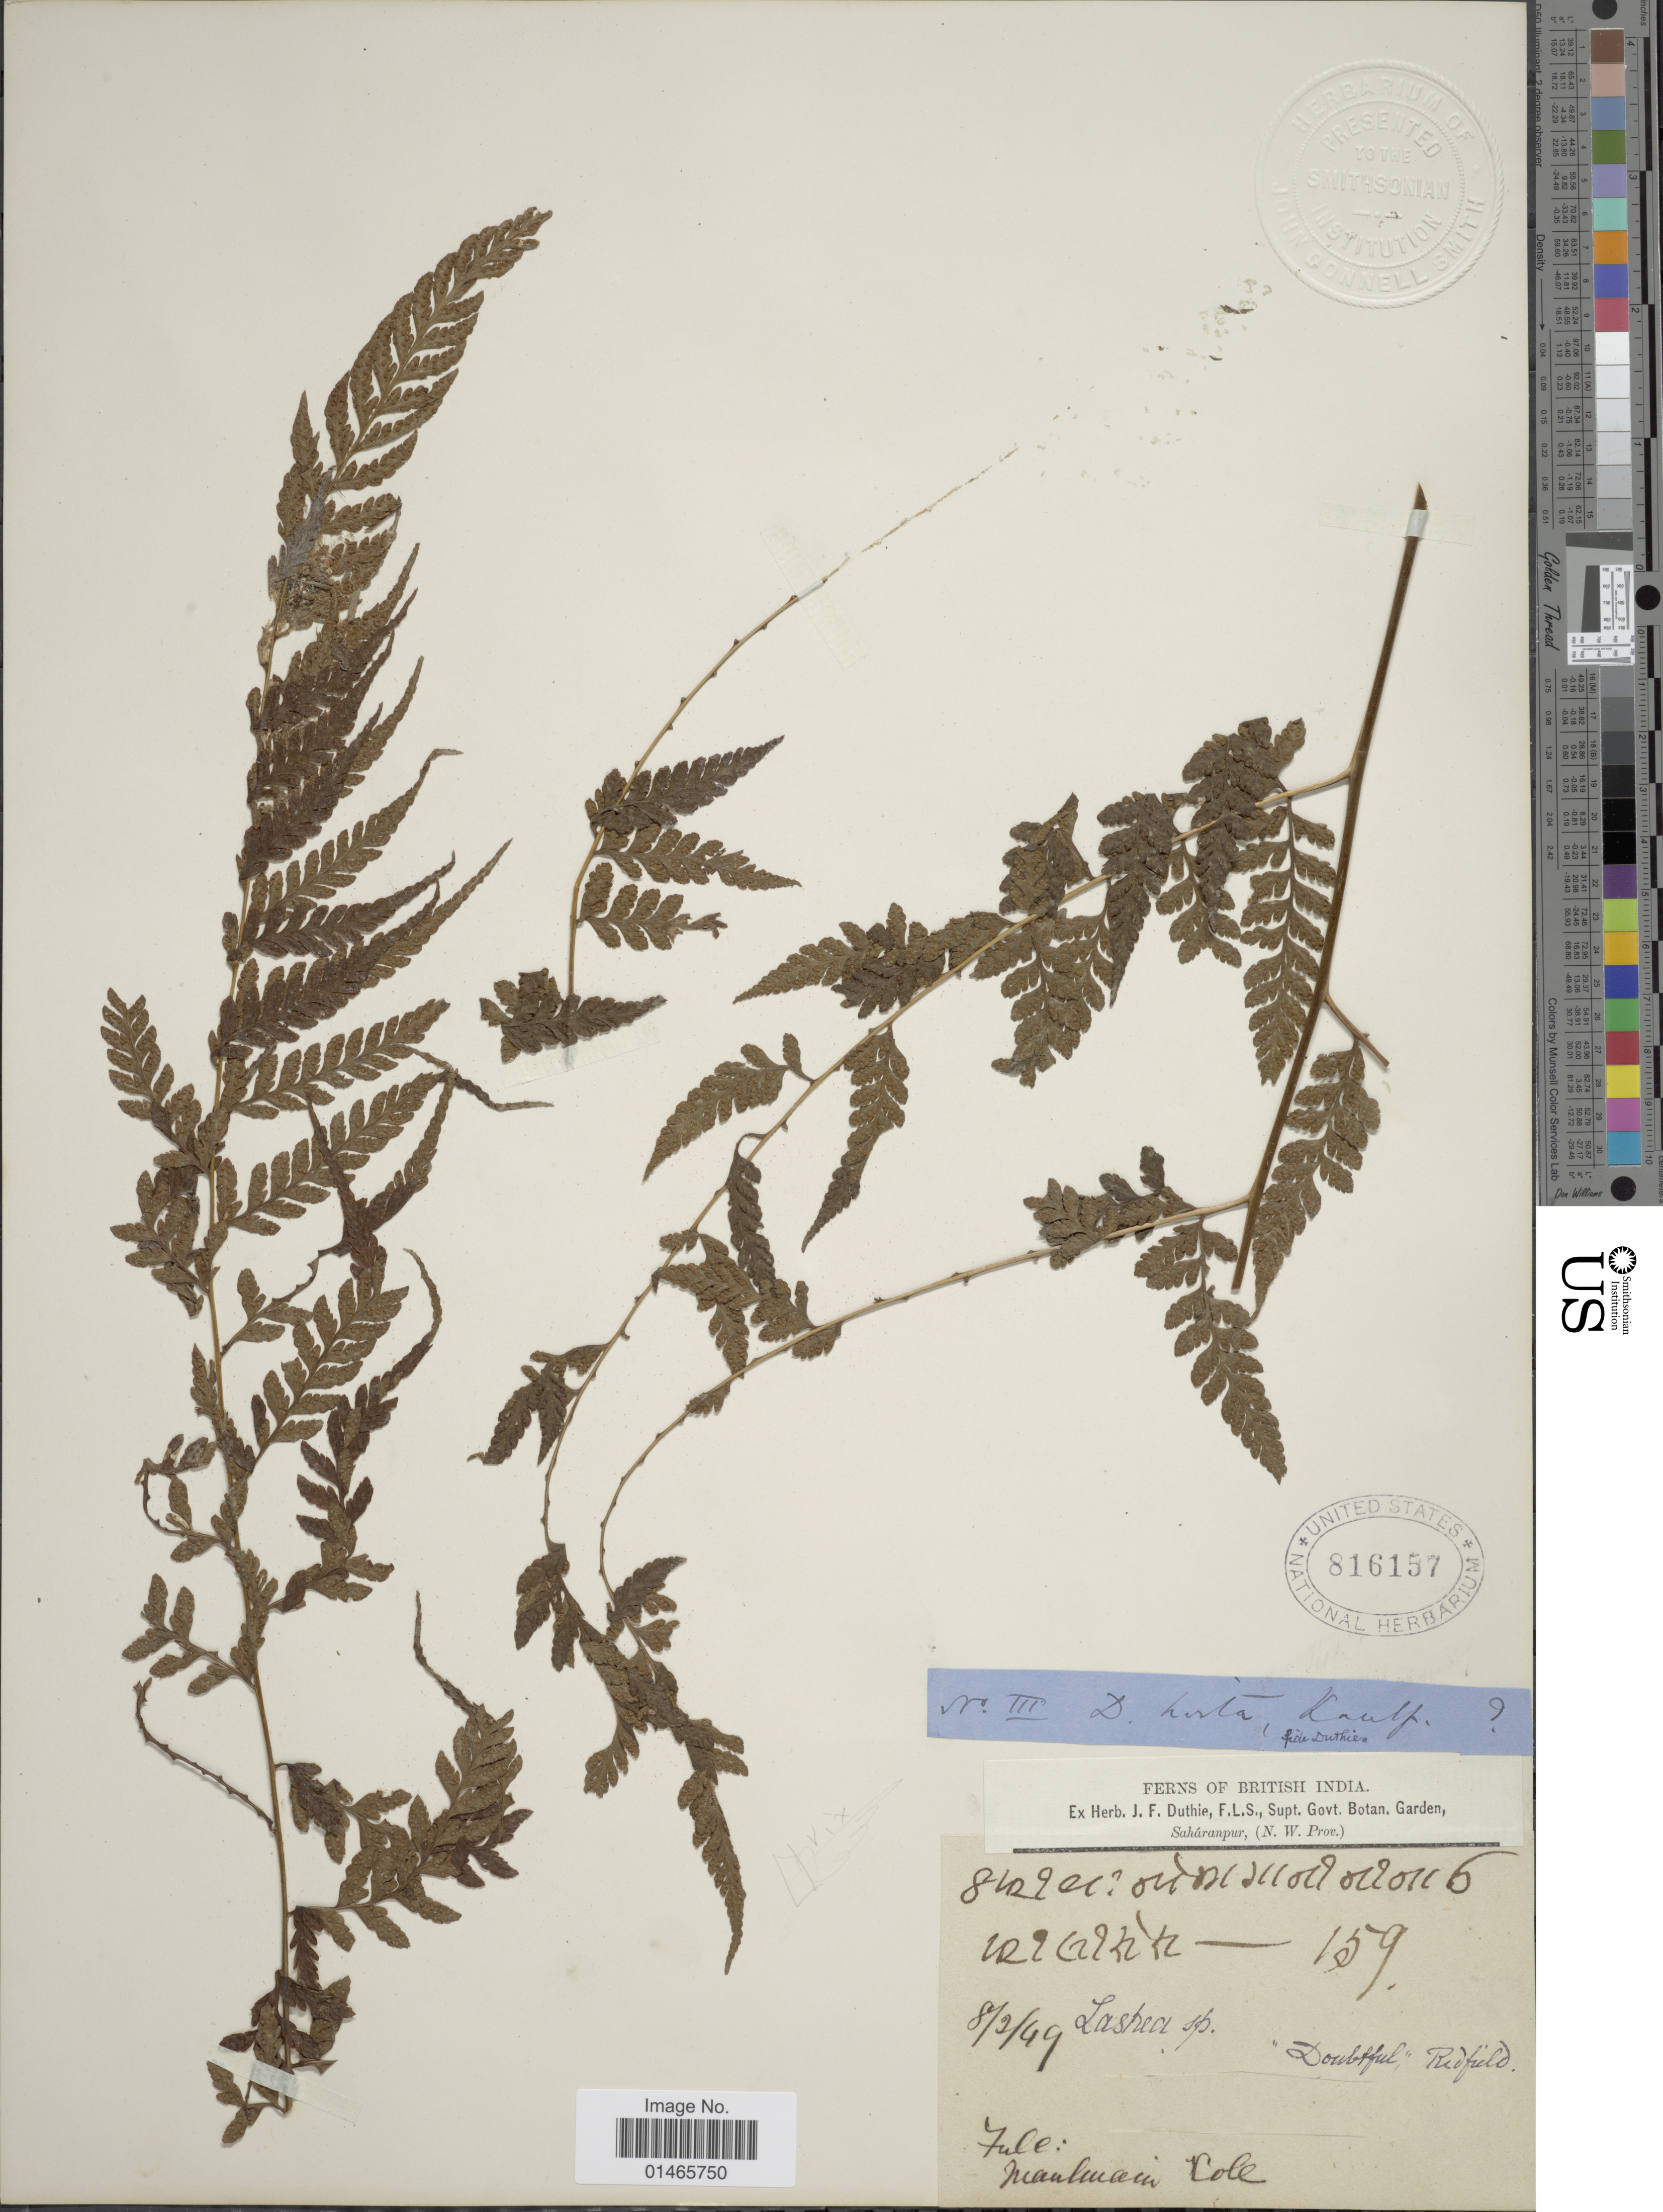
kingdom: Plantae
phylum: Tracheophyta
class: Polypodiopsida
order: Polypodiales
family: Dennstaedtiaceae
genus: Microlepia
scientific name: Microlepia speluncae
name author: (L.) T. Moore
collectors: Maulwain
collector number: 159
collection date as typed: Transcribed d/m/y: 8/2/49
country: India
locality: British India, Saháranpur(N.W. Prov.) "Doubtful"Redfield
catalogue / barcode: US 816157